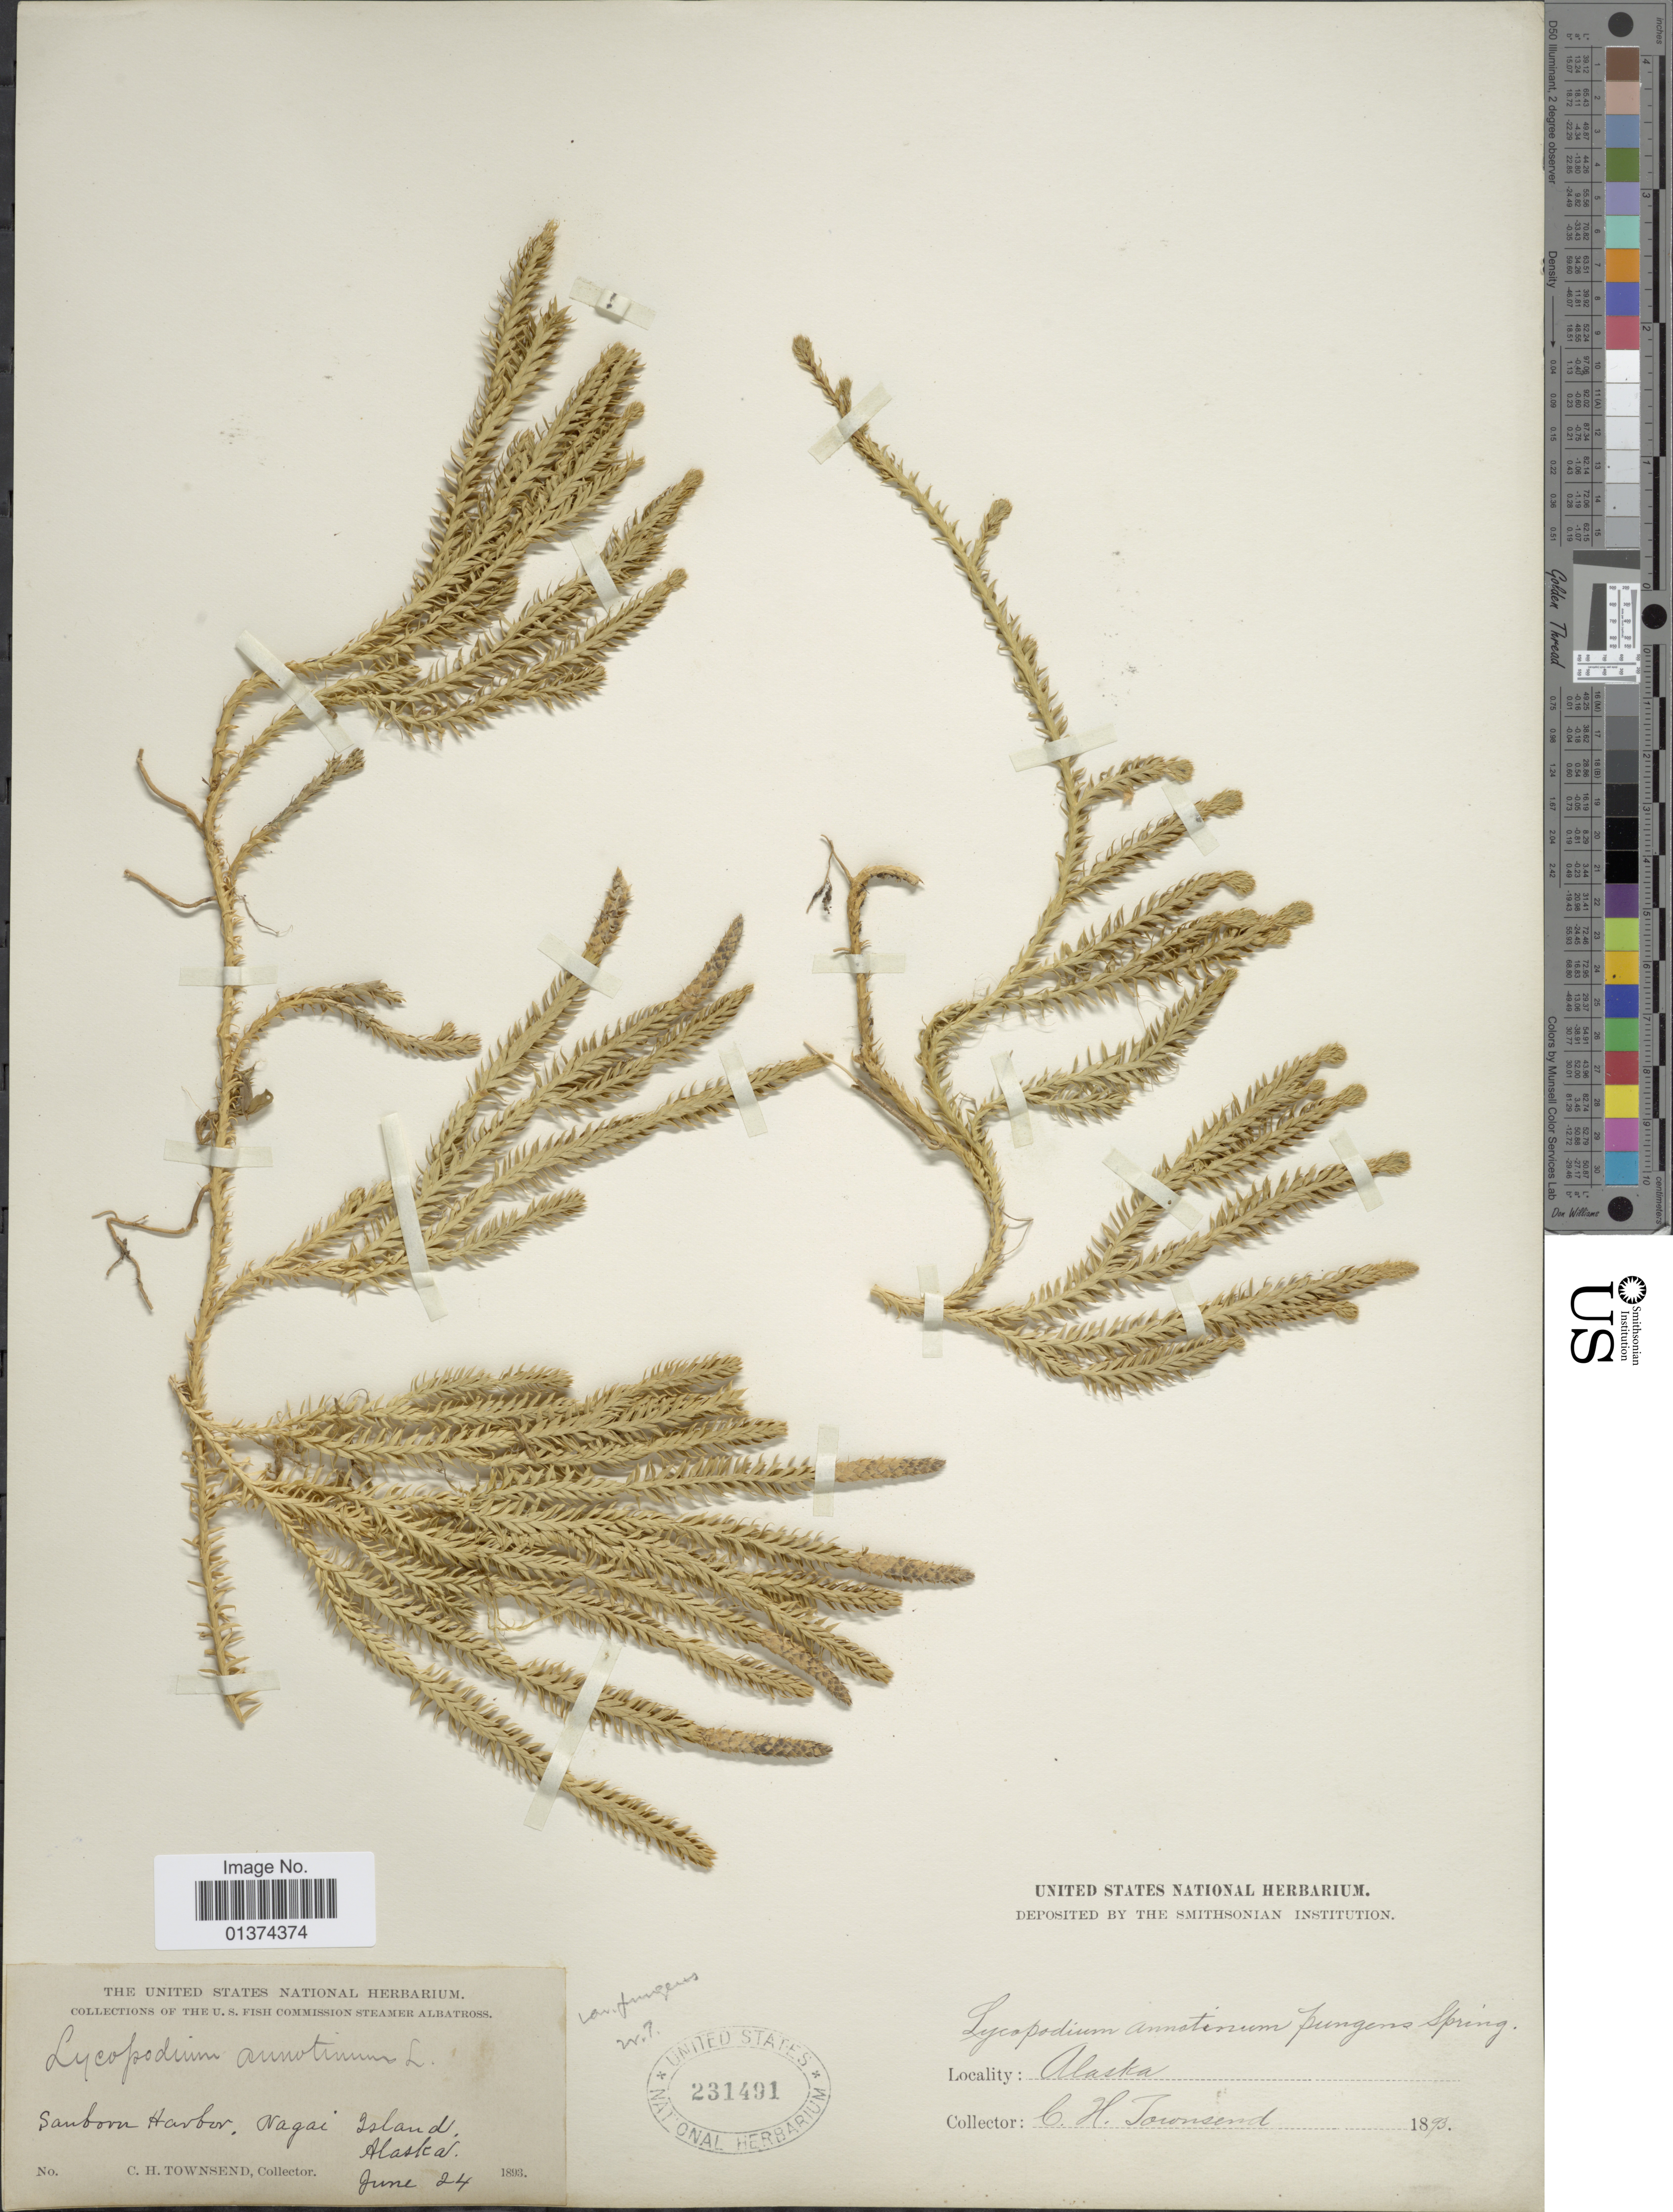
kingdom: Plantae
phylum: Tracheophyta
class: Lycopodiopsida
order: Lycopodiales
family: Lycopodiaceae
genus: Spinulum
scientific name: Spinulum annotinum subsp. annotinum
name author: (L.) A. Haines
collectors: C. H. Townsend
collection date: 1893-06-24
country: United States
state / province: Alaska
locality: Sanborn Harbor, Nagai Island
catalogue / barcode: US 231491